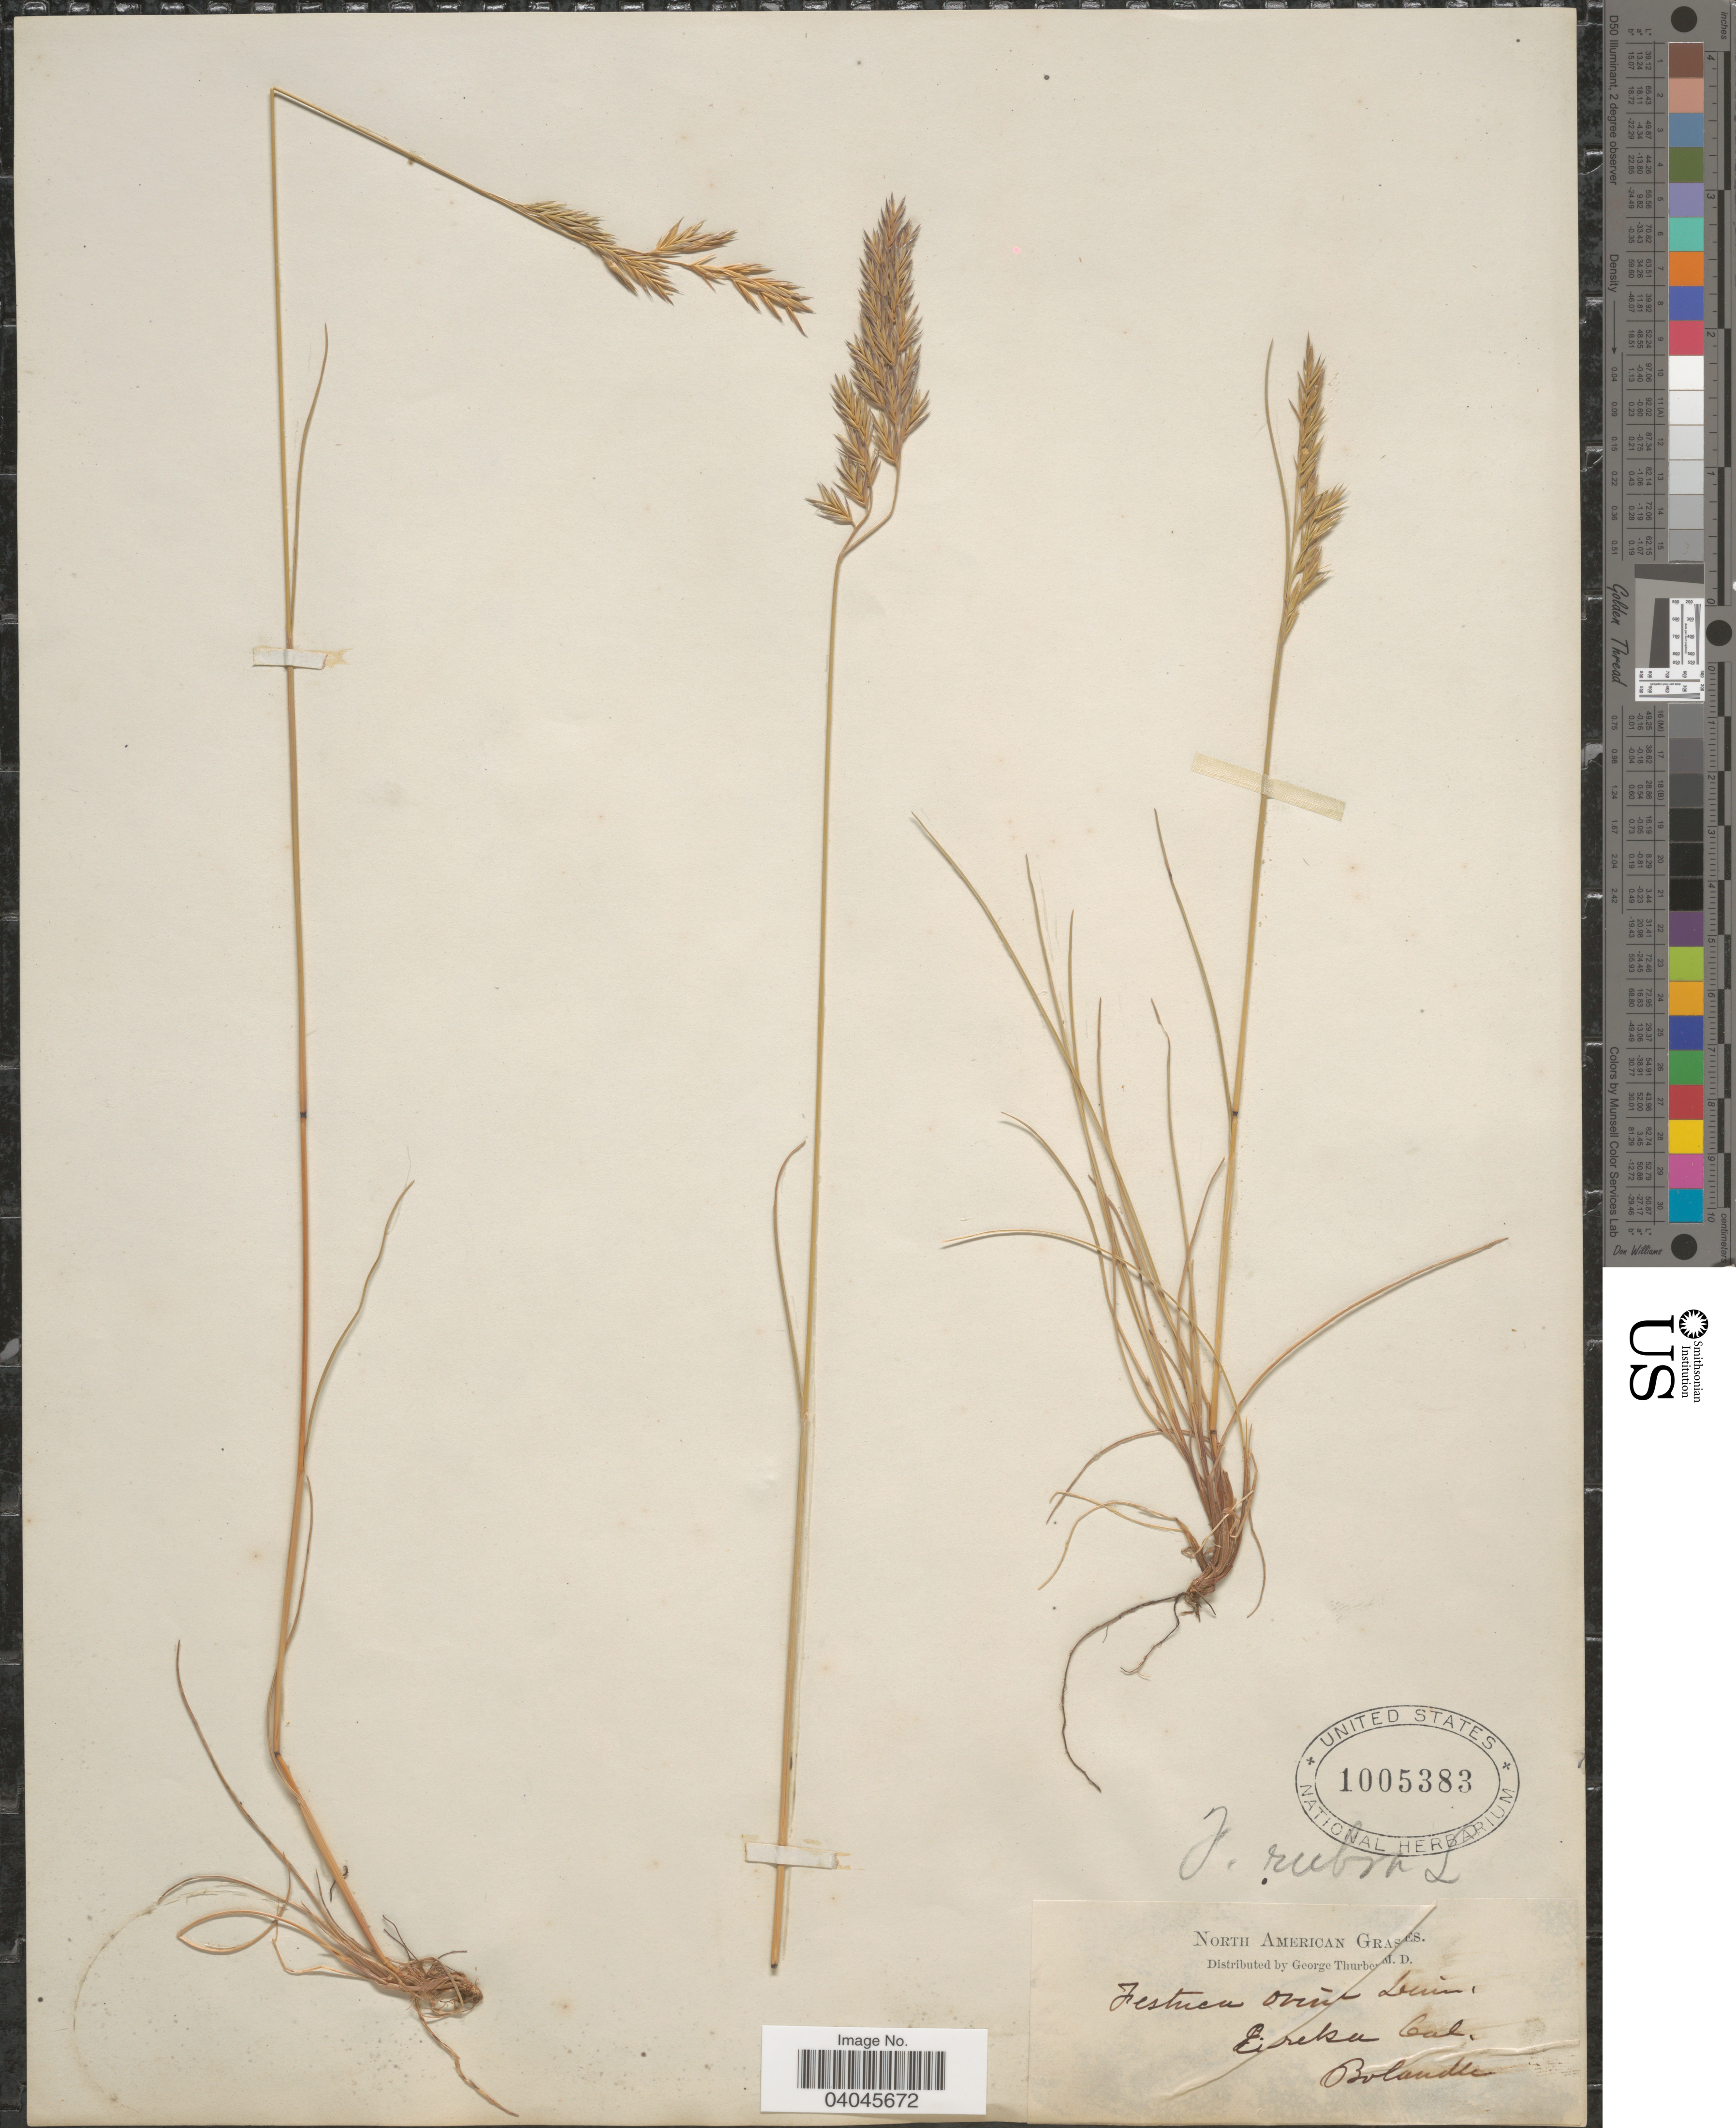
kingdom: Plantae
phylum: Tracheophyta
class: Liliopsida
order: Poales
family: Poaceae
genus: Festuca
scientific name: Festuca rubra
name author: L.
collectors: -. Bolander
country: United States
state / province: California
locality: Eureka.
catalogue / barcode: US 1005383